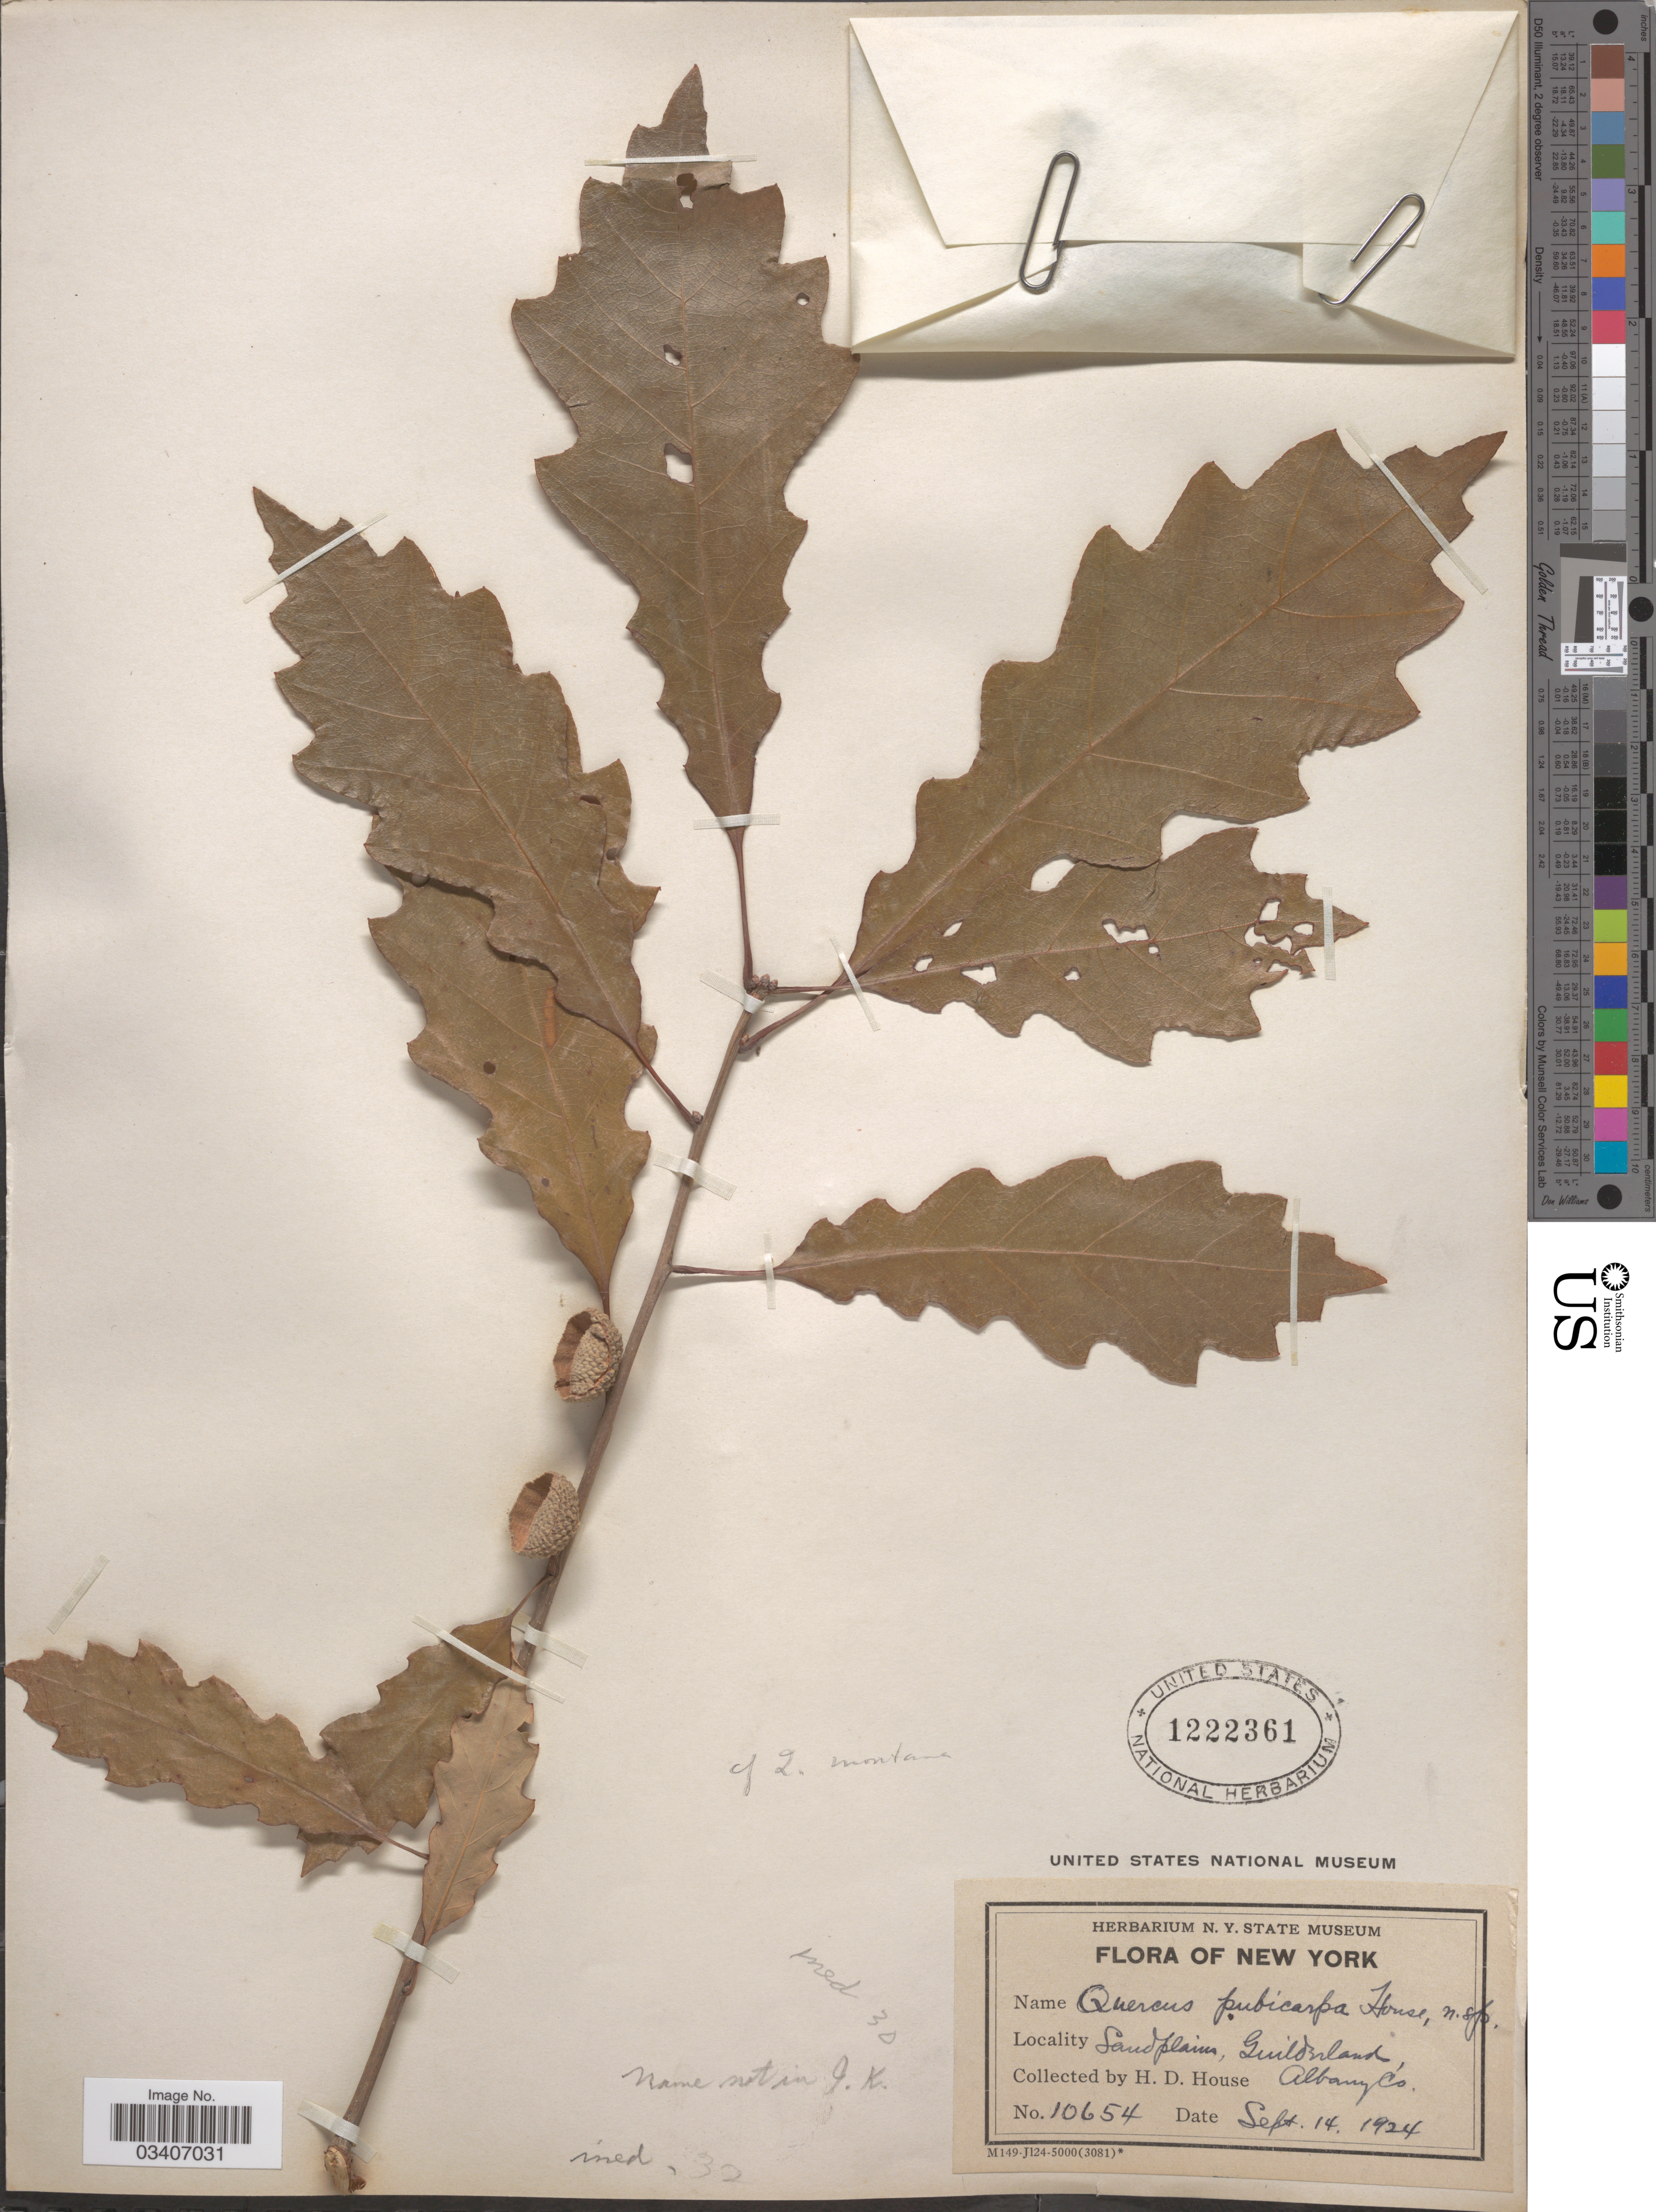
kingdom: Plantae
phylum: Tracheophyta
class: Magnoliopsida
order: Fagales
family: Fagaceae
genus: Quercus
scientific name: Quercus montana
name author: Willd.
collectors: H. D. House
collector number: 10654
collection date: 1924-09-14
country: United States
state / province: New York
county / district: Albany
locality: Sandplains, Guilderland, Albany Co.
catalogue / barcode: US 1222361